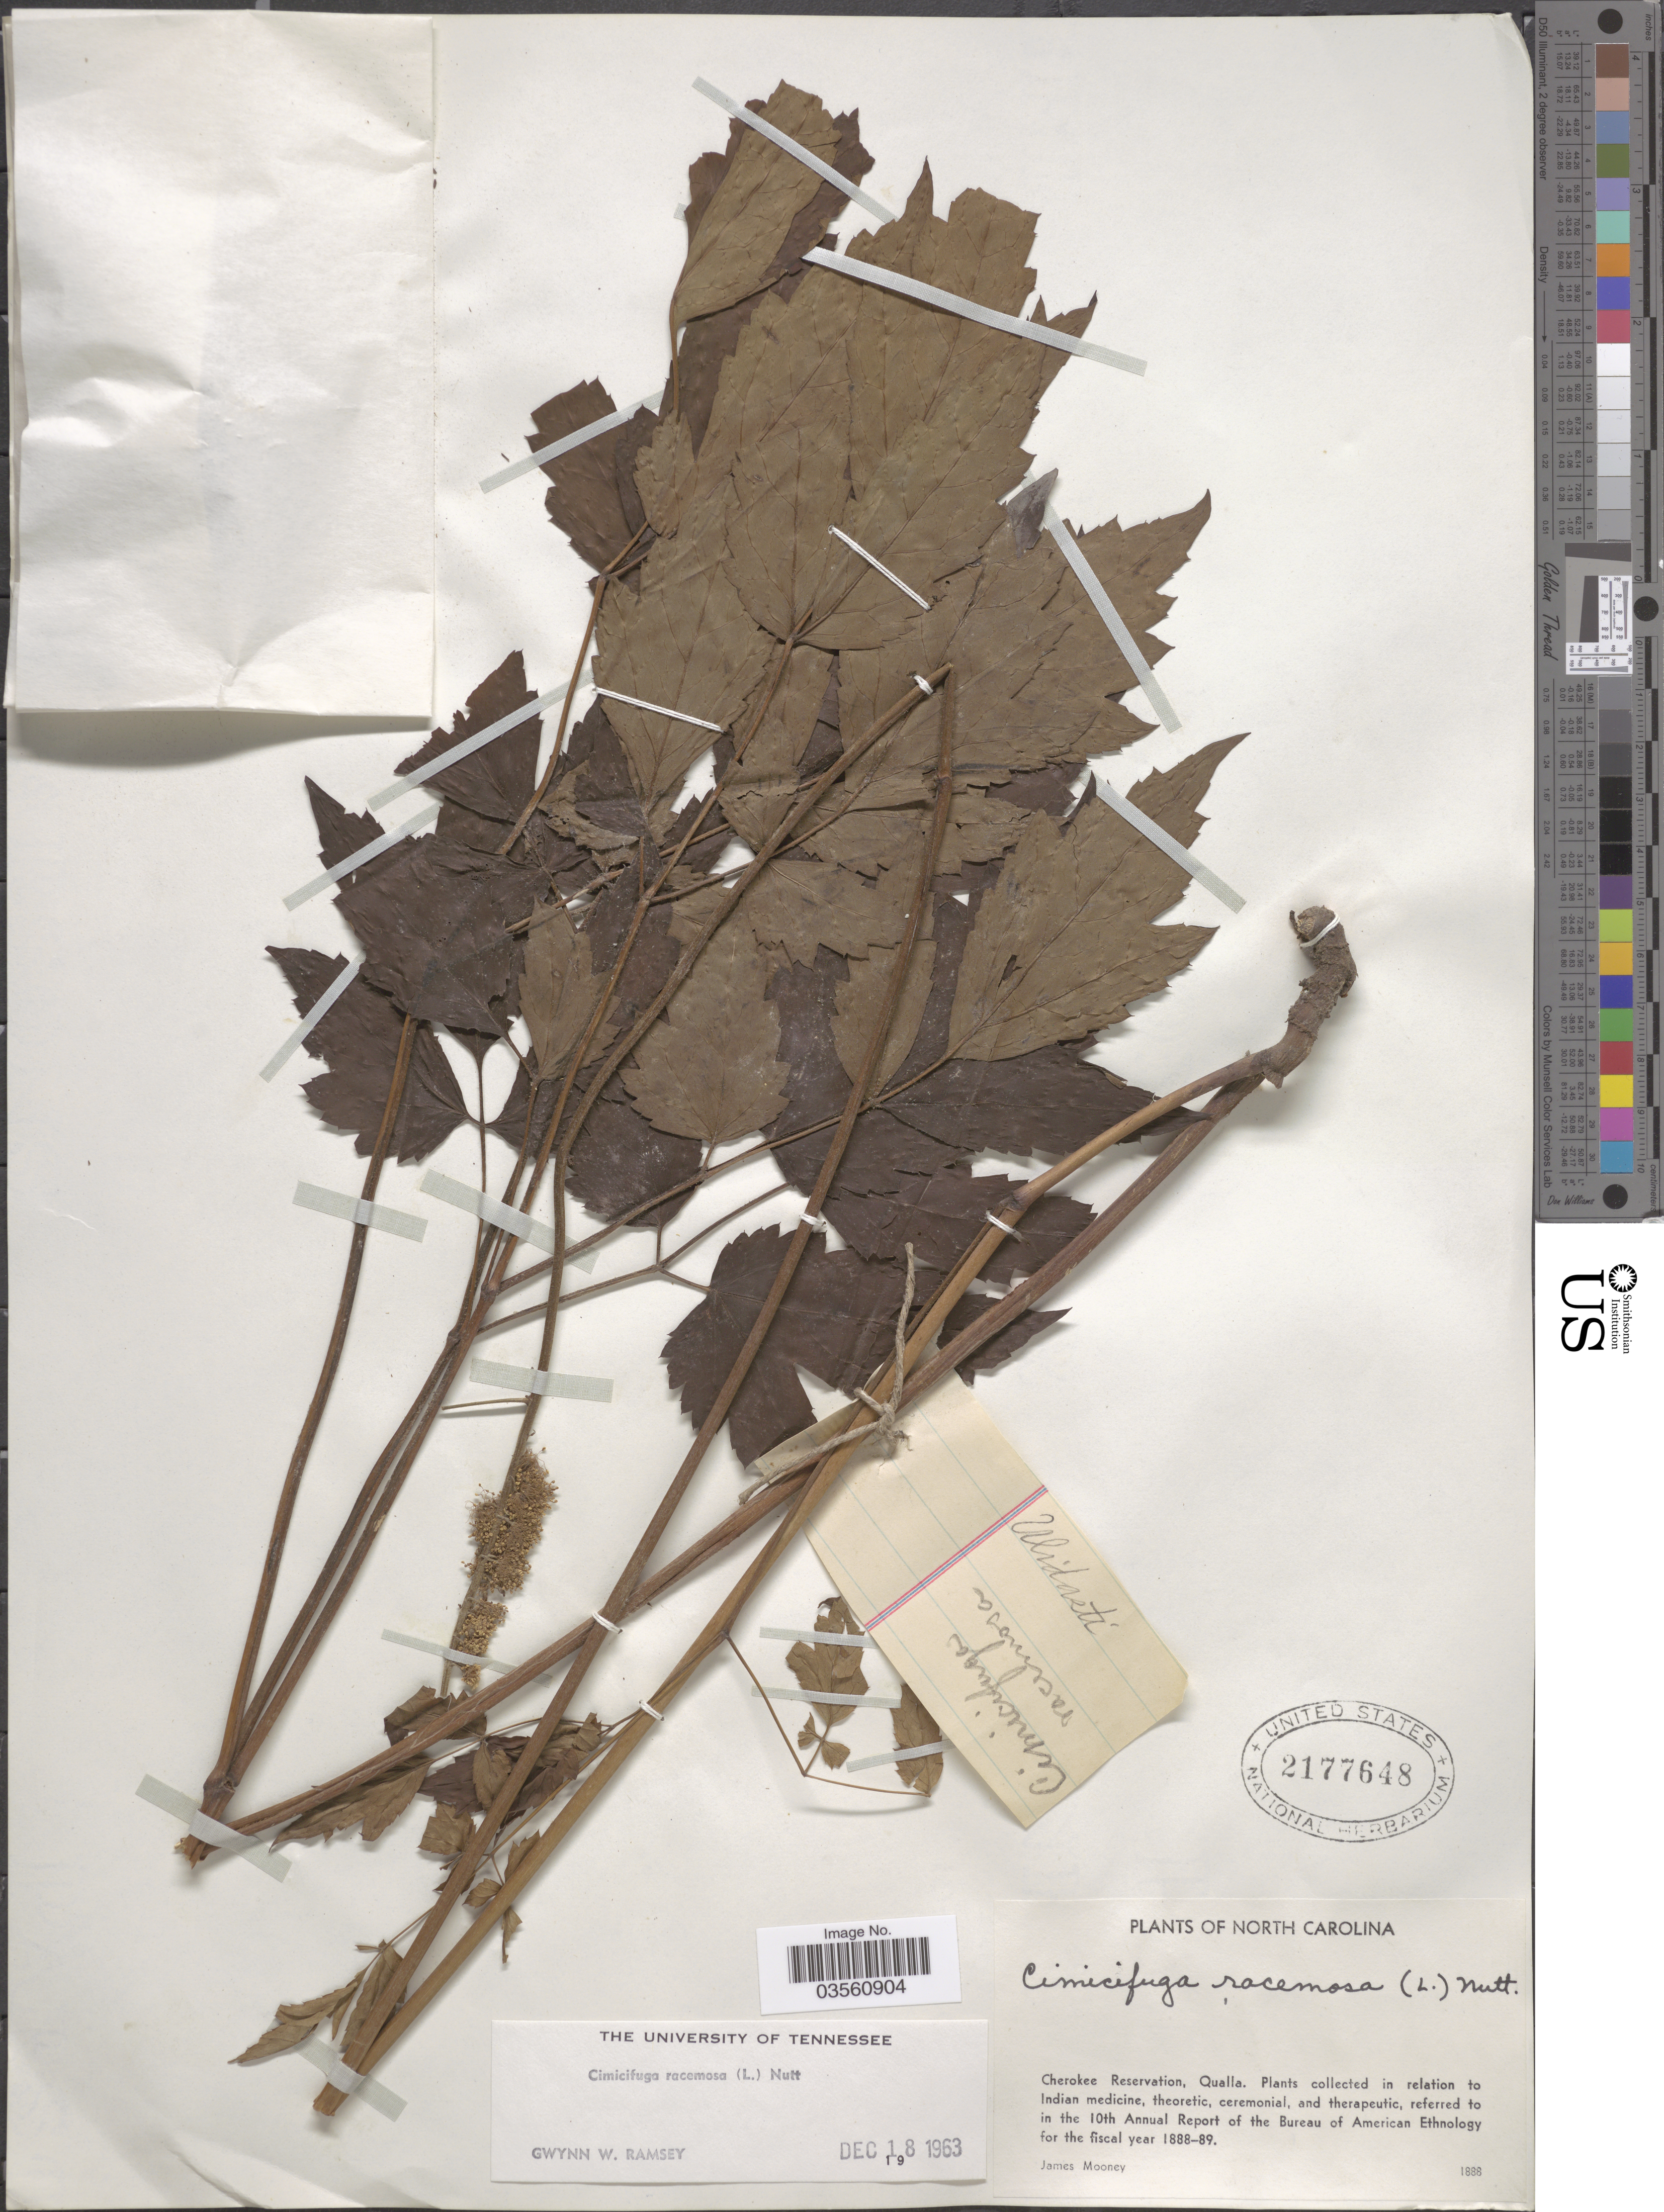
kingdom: Plantae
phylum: Tracheophyta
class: Magnoliopsida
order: Ranunculales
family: Ranunculaceae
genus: Actaea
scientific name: Actaea racemosa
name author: L.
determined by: Strong, M. T., (US), Smithsonian Institution - National Museum of Natural History (UNITED STATES)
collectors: J. Mooney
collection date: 1888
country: United States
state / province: North Carolina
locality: Cherokee Reservation, Qualla.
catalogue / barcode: US 2177648